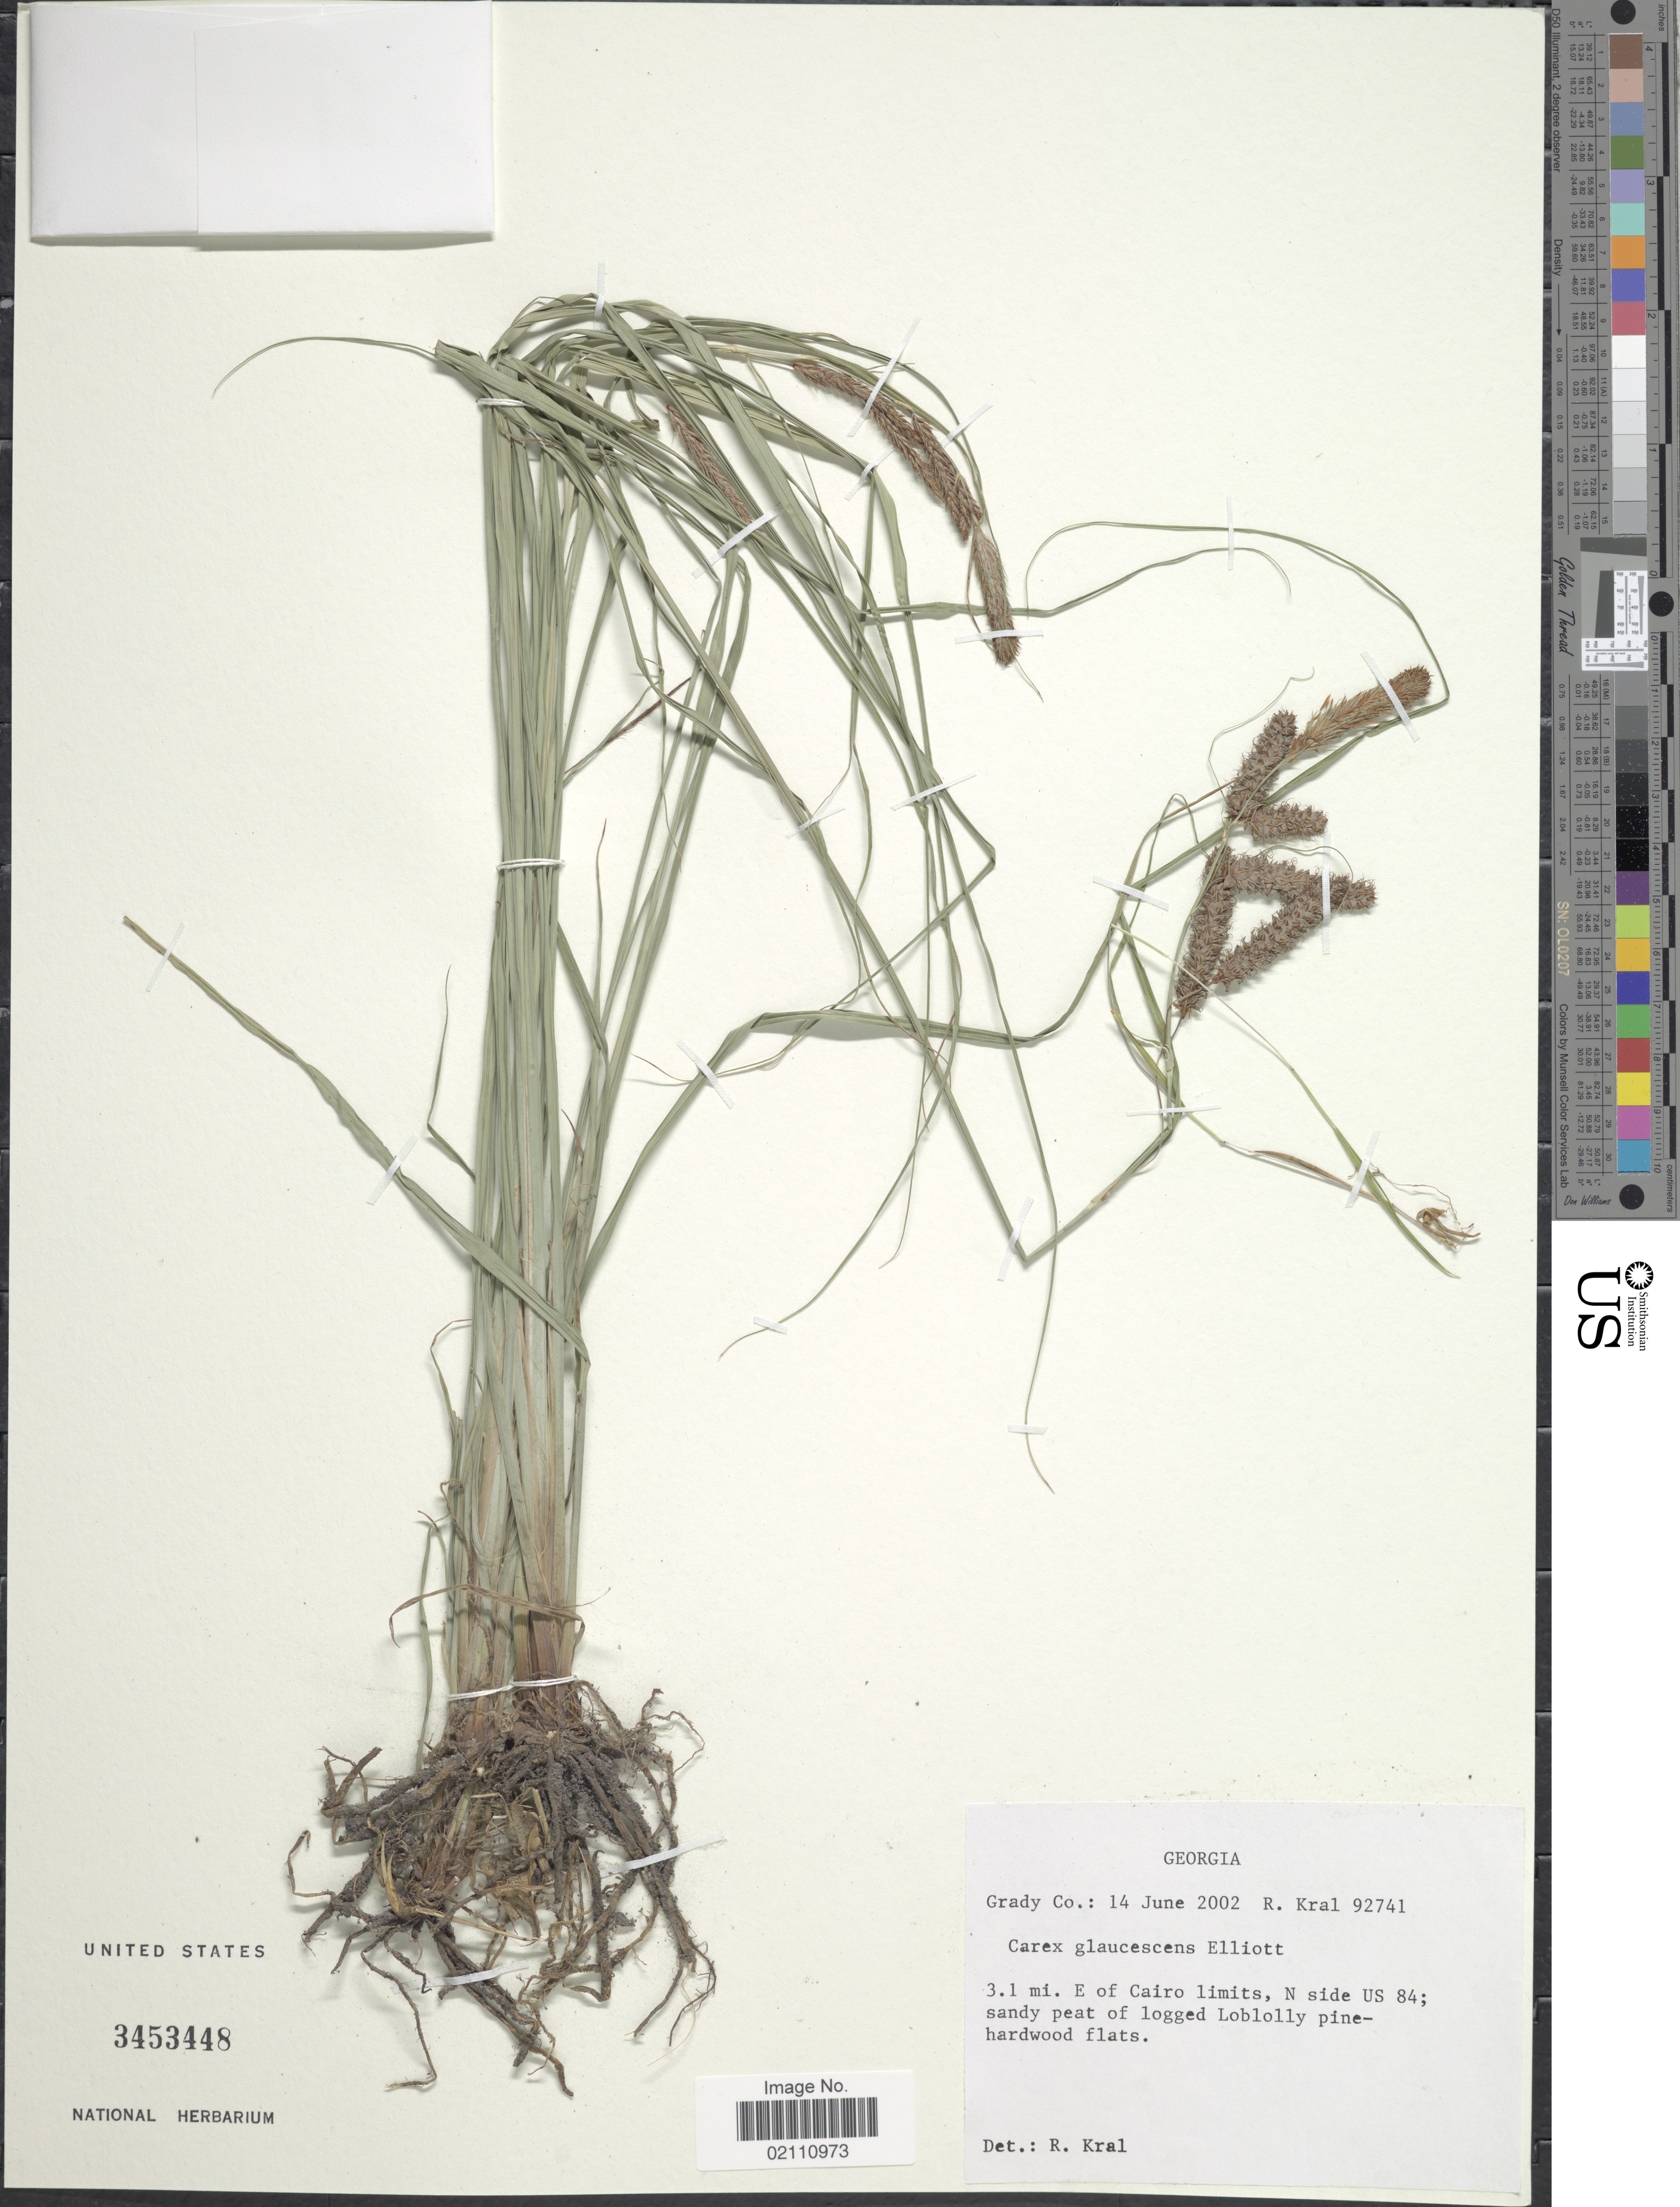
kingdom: Plantae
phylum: Tracheophyta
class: Liliopsida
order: Poales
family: Cyperaceae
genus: Carex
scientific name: Carex glaucescens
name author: Elliott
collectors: R. Kral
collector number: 92741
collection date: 2002-06-14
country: United States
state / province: Georgia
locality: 3.1 mi. E. of Cairo limits, N side US 84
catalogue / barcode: US 3453448